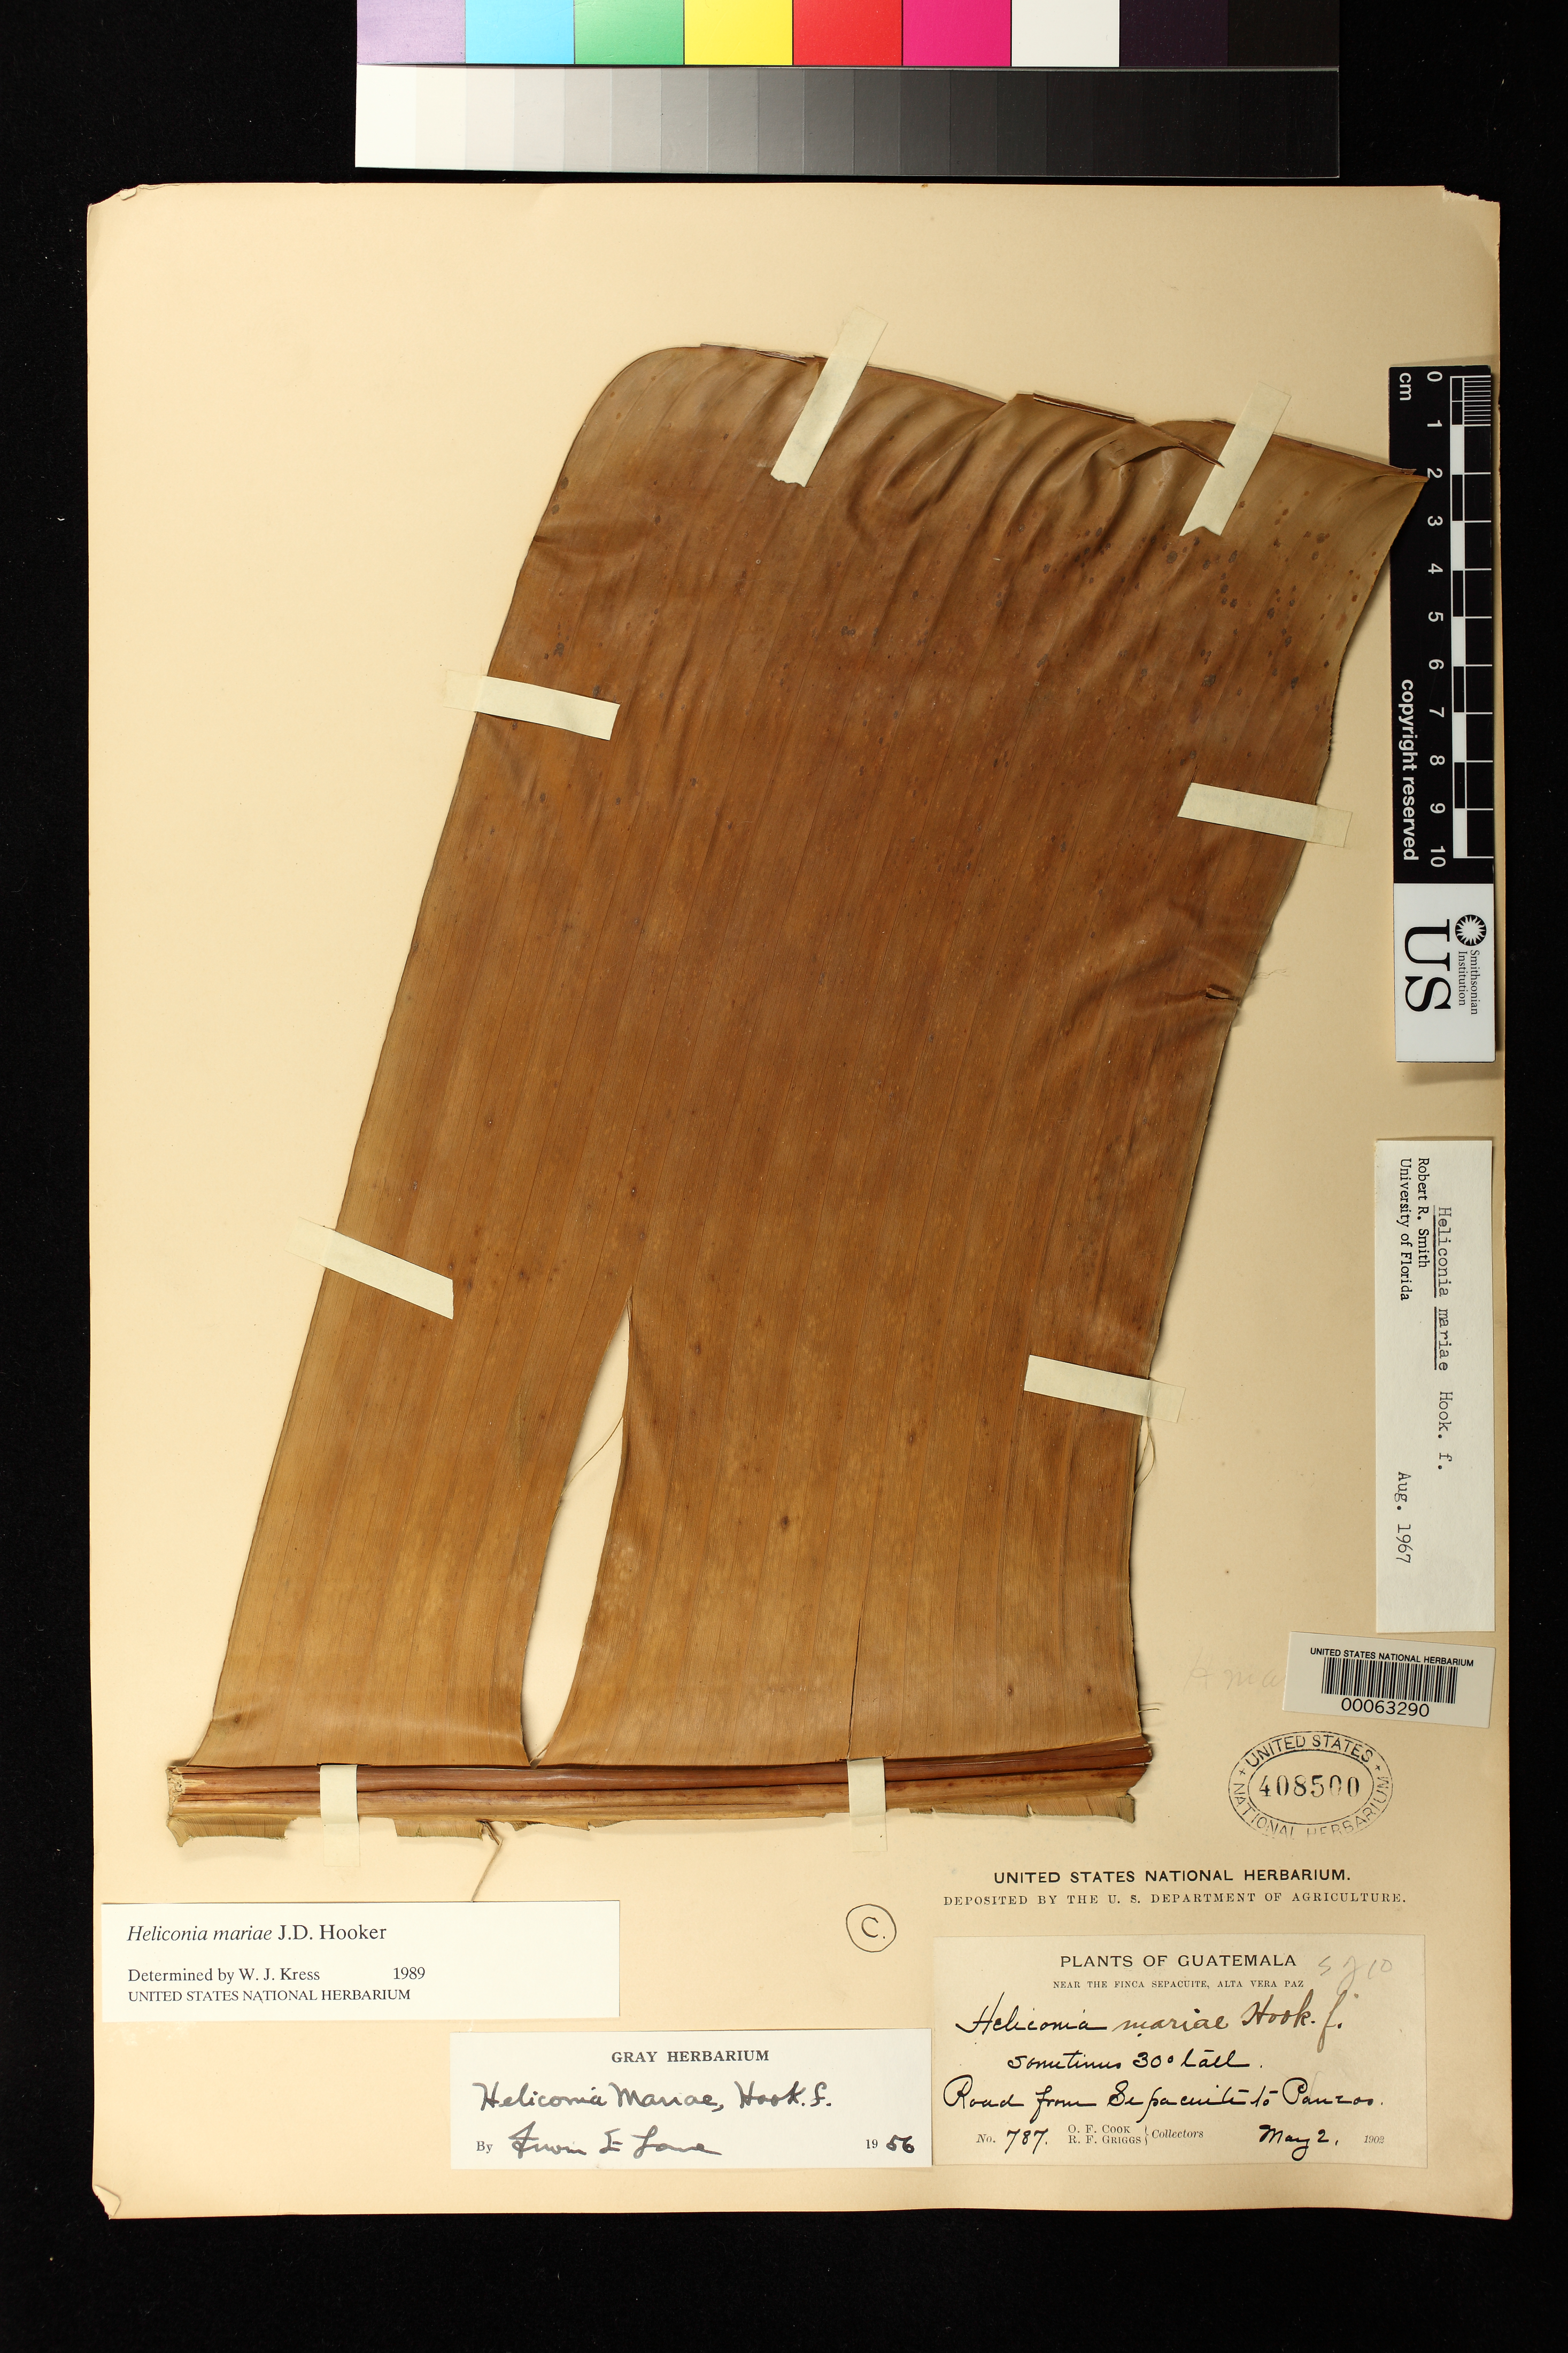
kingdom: Plantae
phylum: Tracheophyta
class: Liliopsida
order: Zingiberales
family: Heliconiaceae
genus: Heliconia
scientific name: Heliconia mariae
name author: Hook. f.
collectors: O. F. Cook & R. F. Griggs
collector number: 787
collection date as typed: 02 May 1902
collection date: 1902-05-02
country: Guatemala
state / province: Alta Verapaz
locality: Near the Finca Sepacuite; road from Sepacuite to Panzos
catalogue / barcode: US 408500